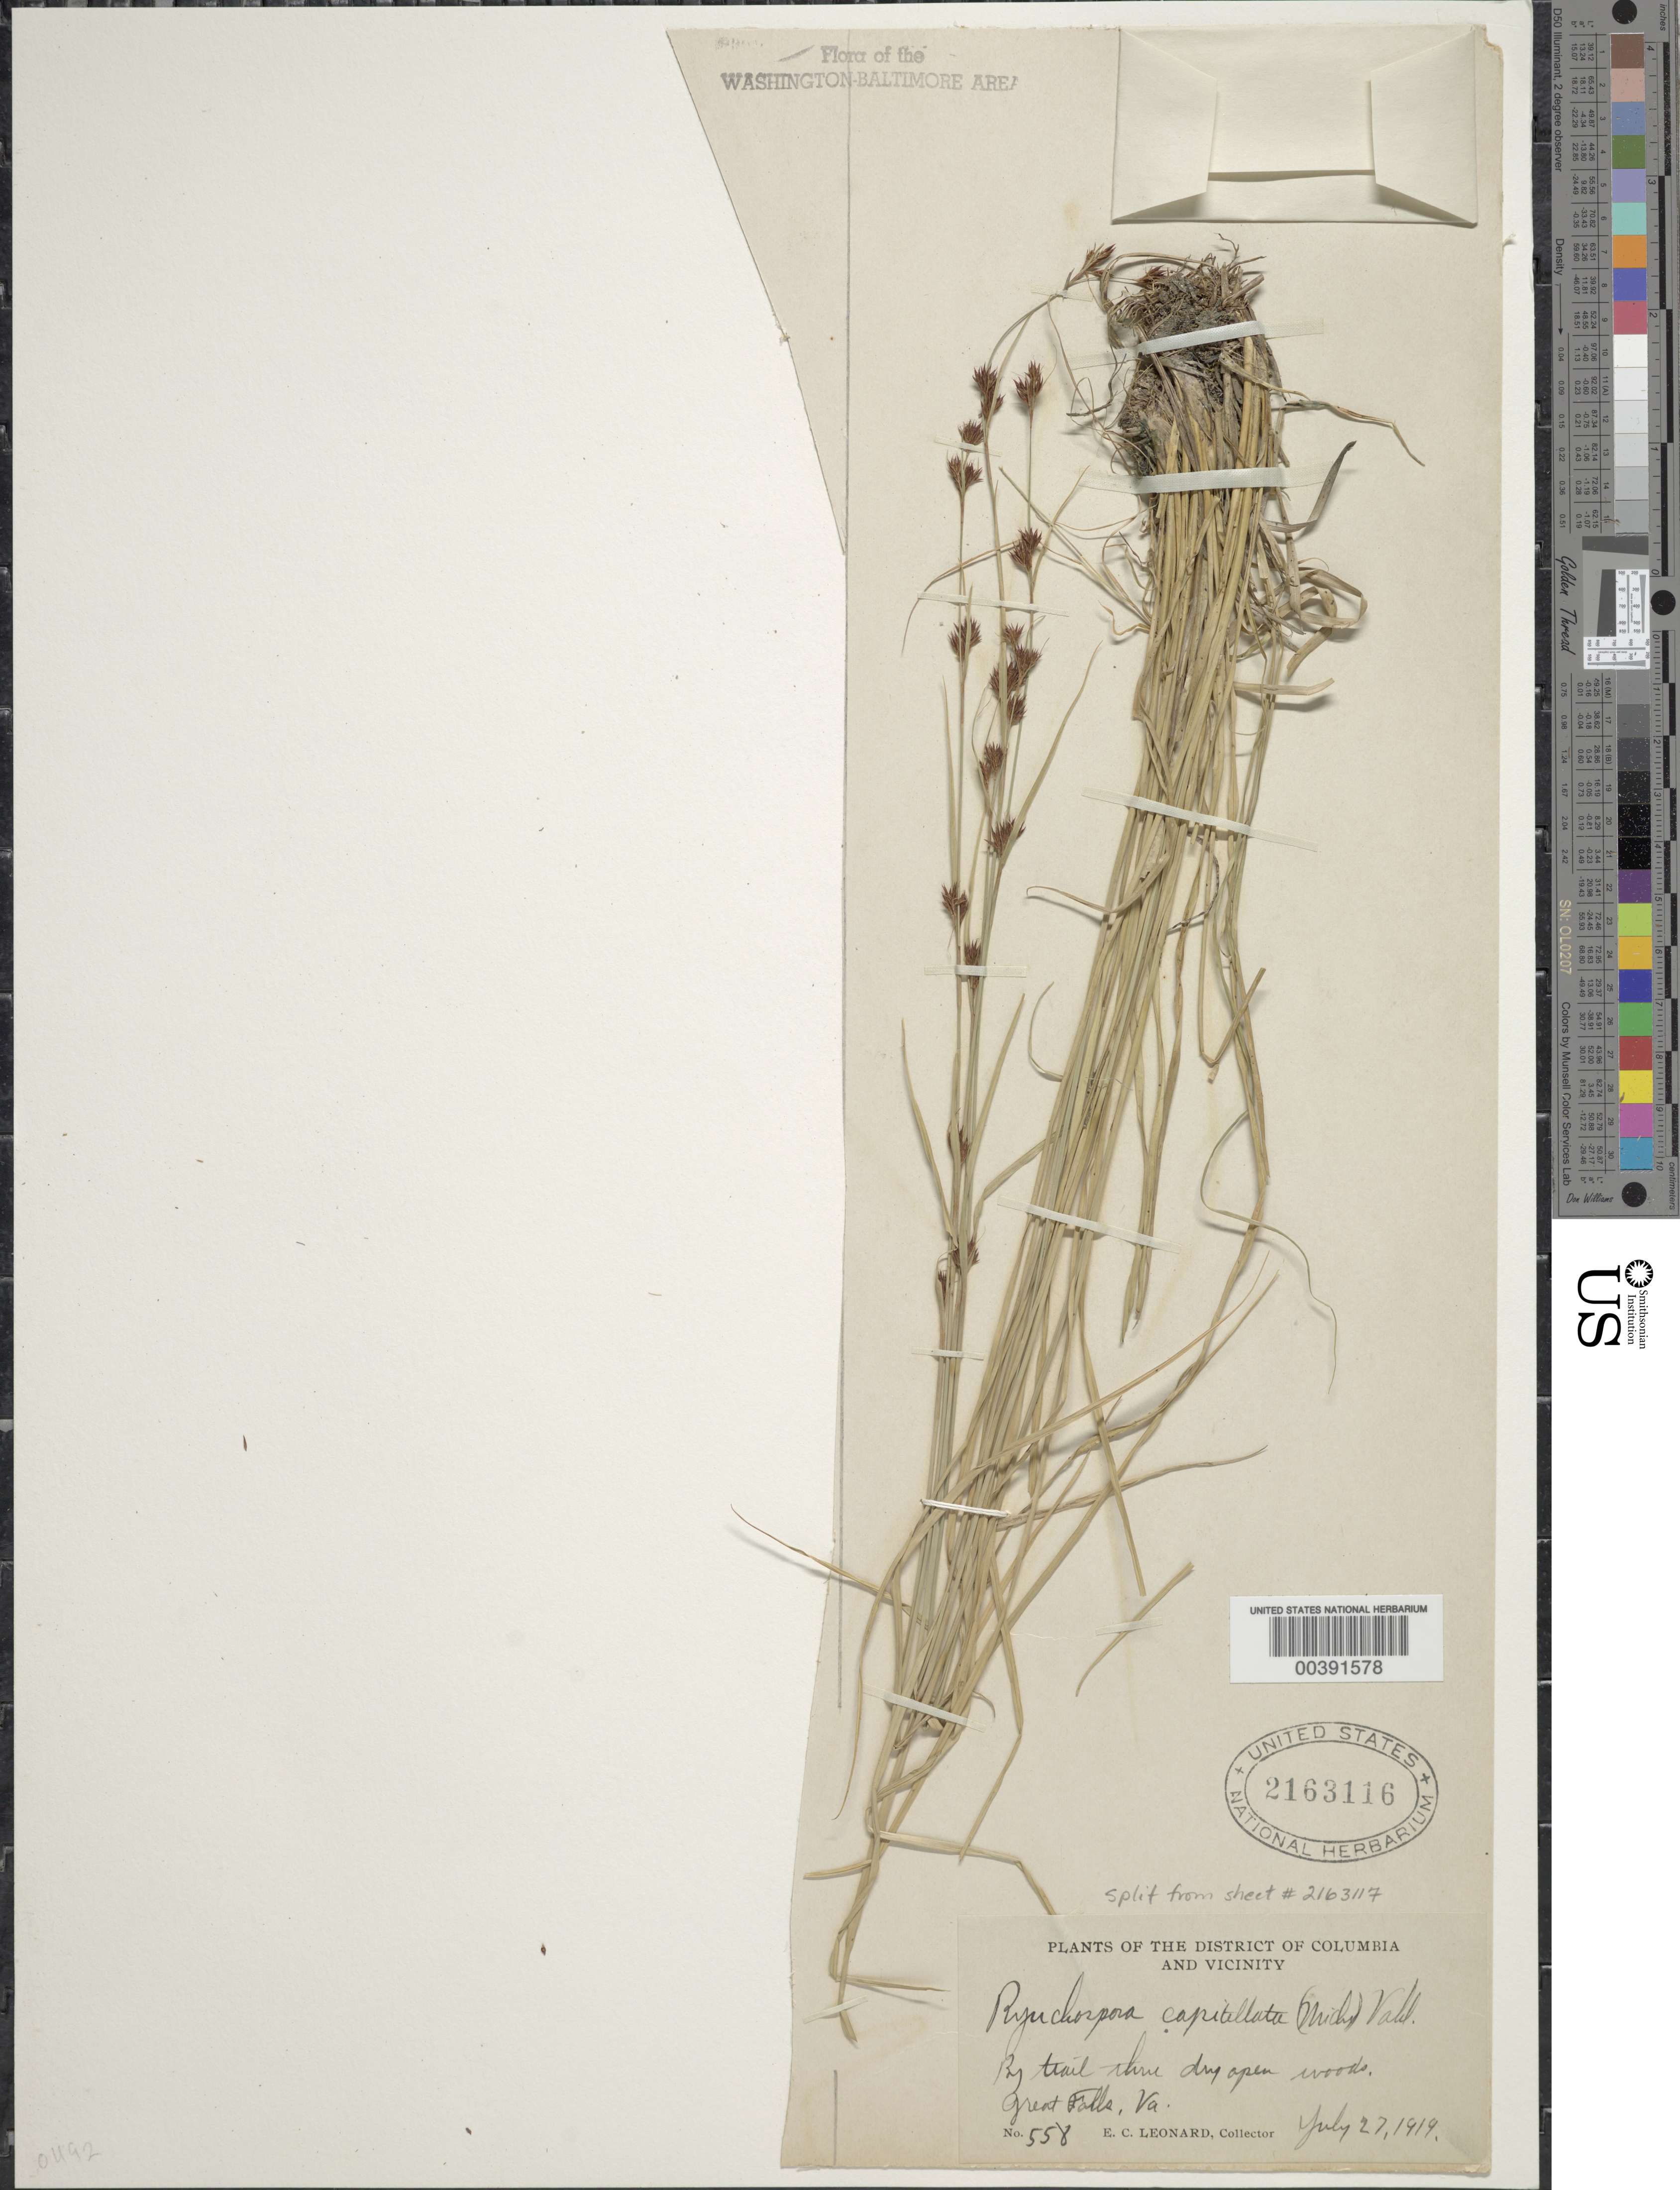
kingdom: Plantae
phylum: Tracheophyta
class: Liliopsida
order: Poales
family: Cyperaceae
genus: Rhynchospora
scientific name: Rhynchospora capitellata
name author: (Michx.) Vahl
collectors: E. C. Leonard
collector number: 558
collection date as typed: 27 Jul 1919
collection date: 1919-07-27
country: United States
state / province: Virginia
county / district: Fairfax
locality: Great Falls C. & O. Canal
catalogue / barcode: US 2163116